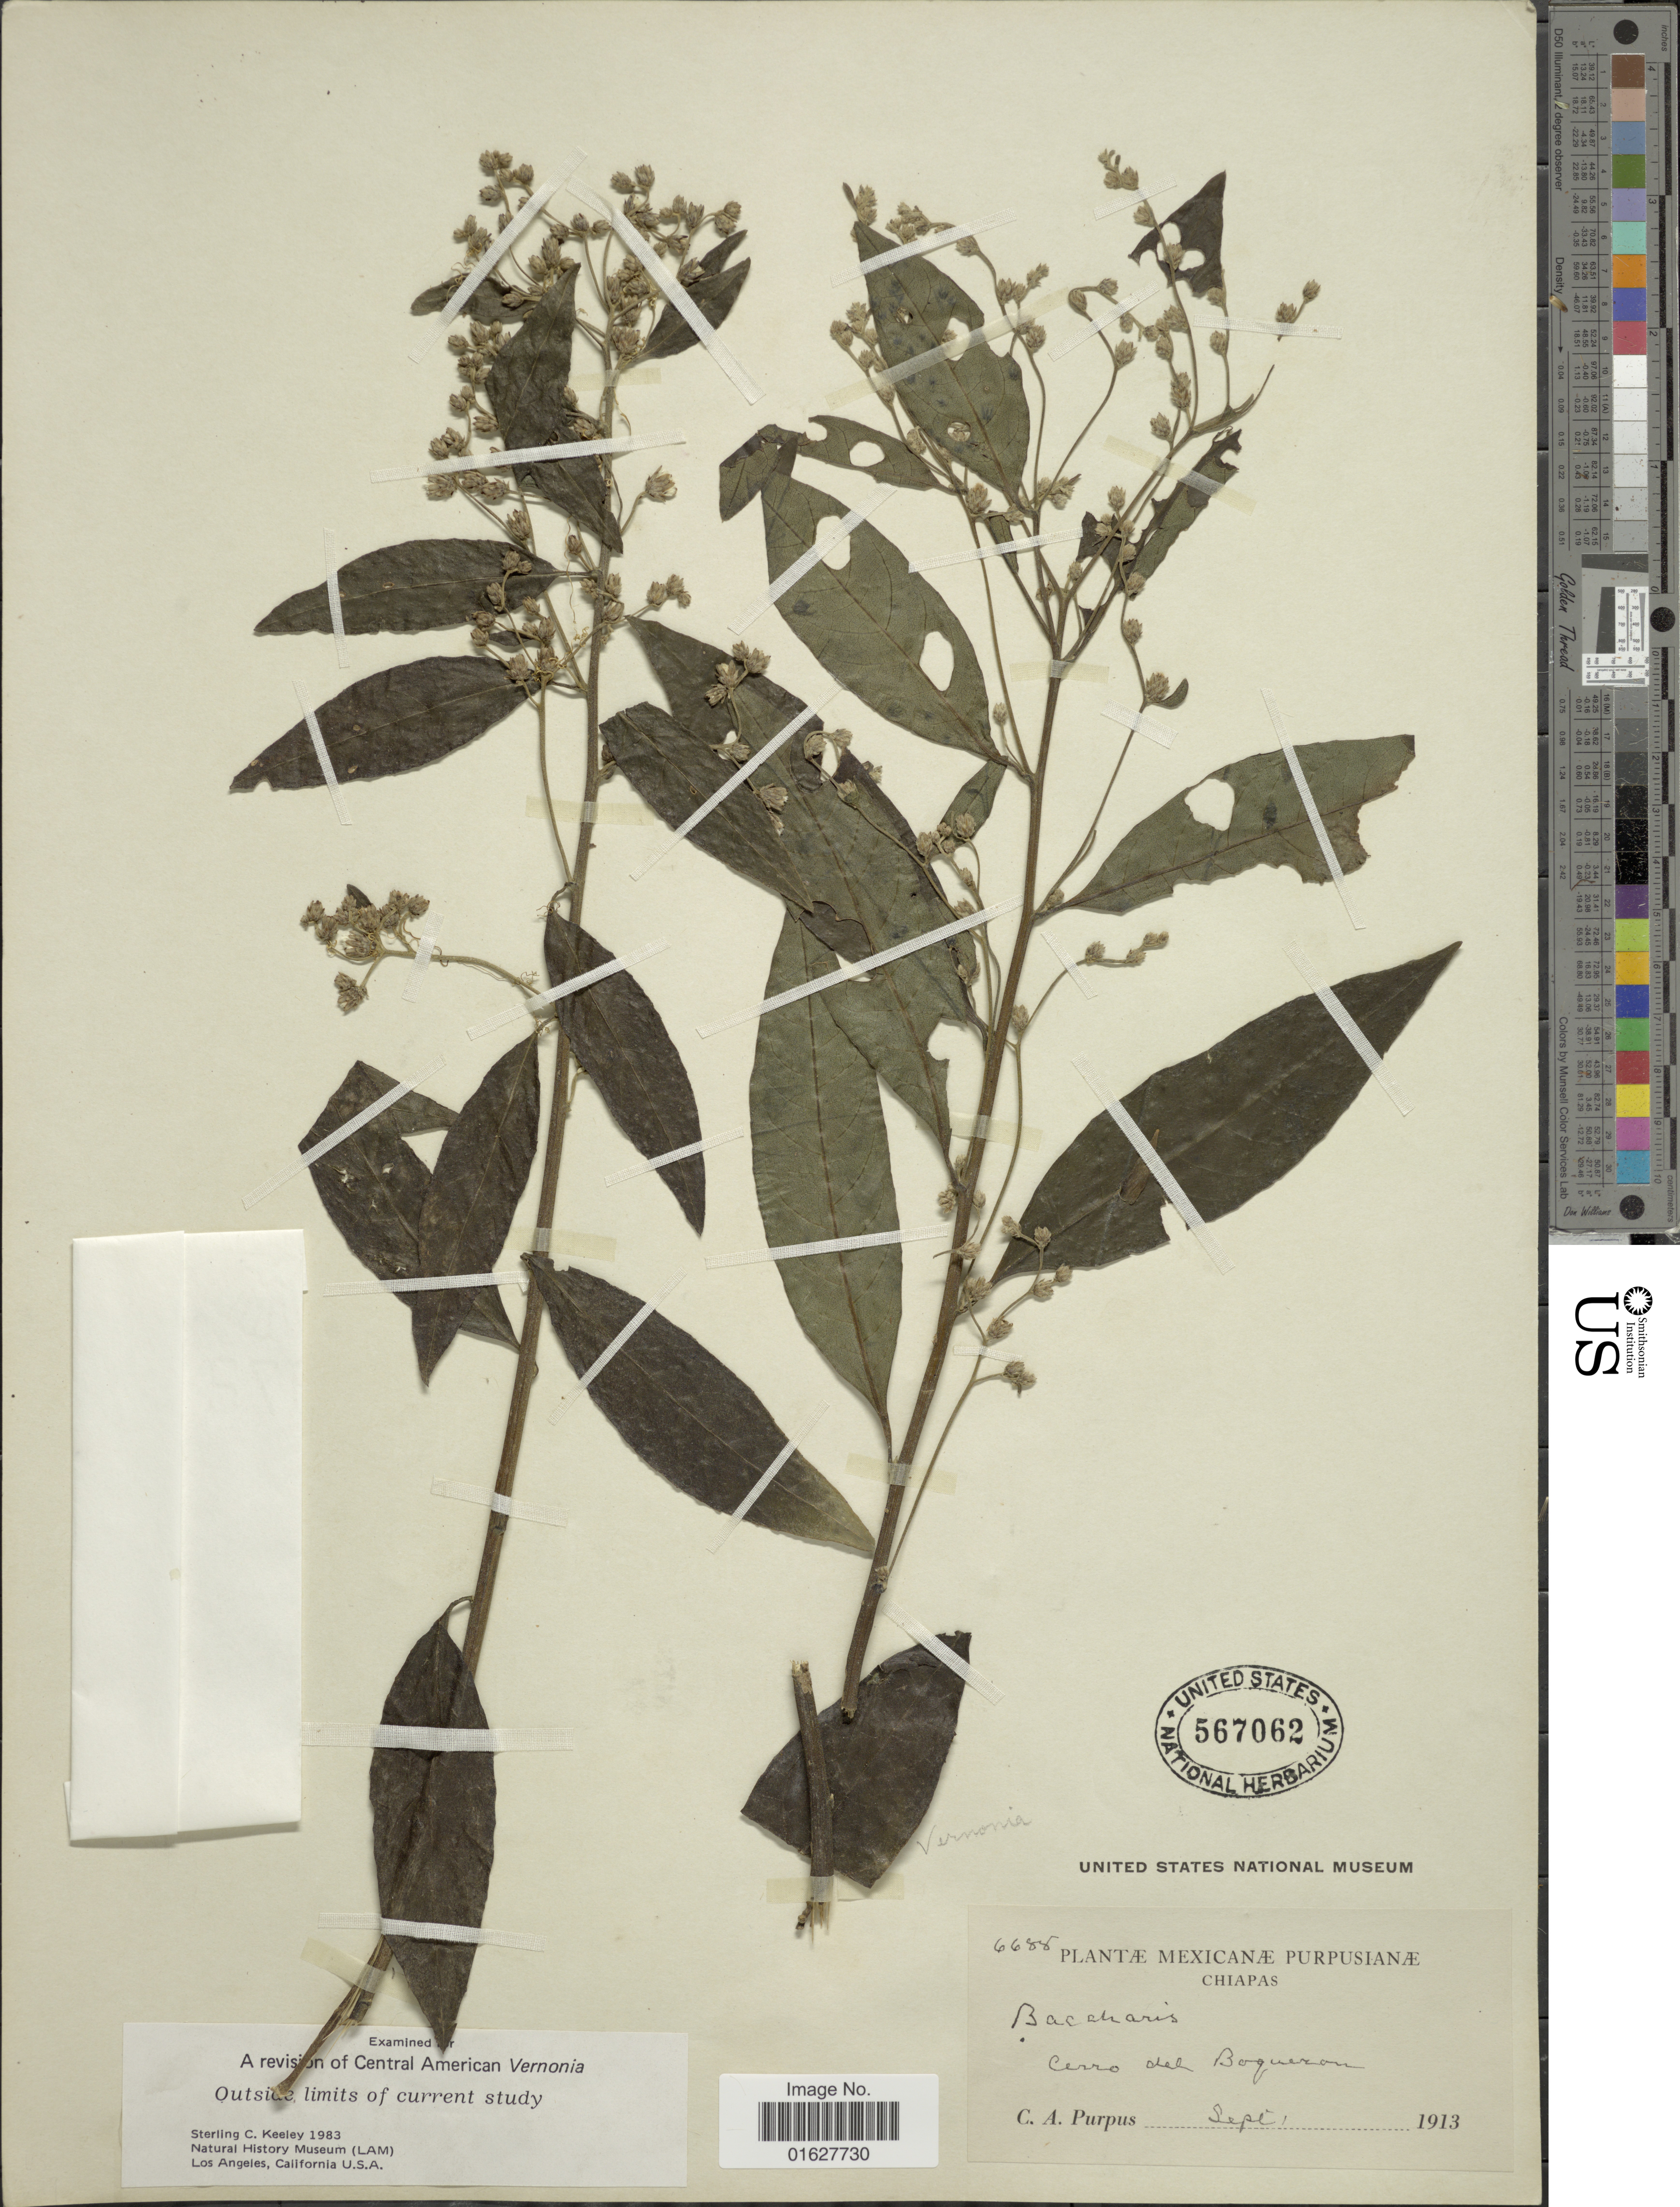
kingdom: Plantae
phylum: Tracheophyta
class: Magnoliopsida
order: Asterales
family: Asteraceae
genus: Vernonia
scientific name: Vernonia sp.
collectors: C. A. Purpus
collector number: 6688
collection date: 1913-09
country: Mexico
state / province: Chiapas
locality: Cerro del Boqueron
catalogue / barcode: US 567062